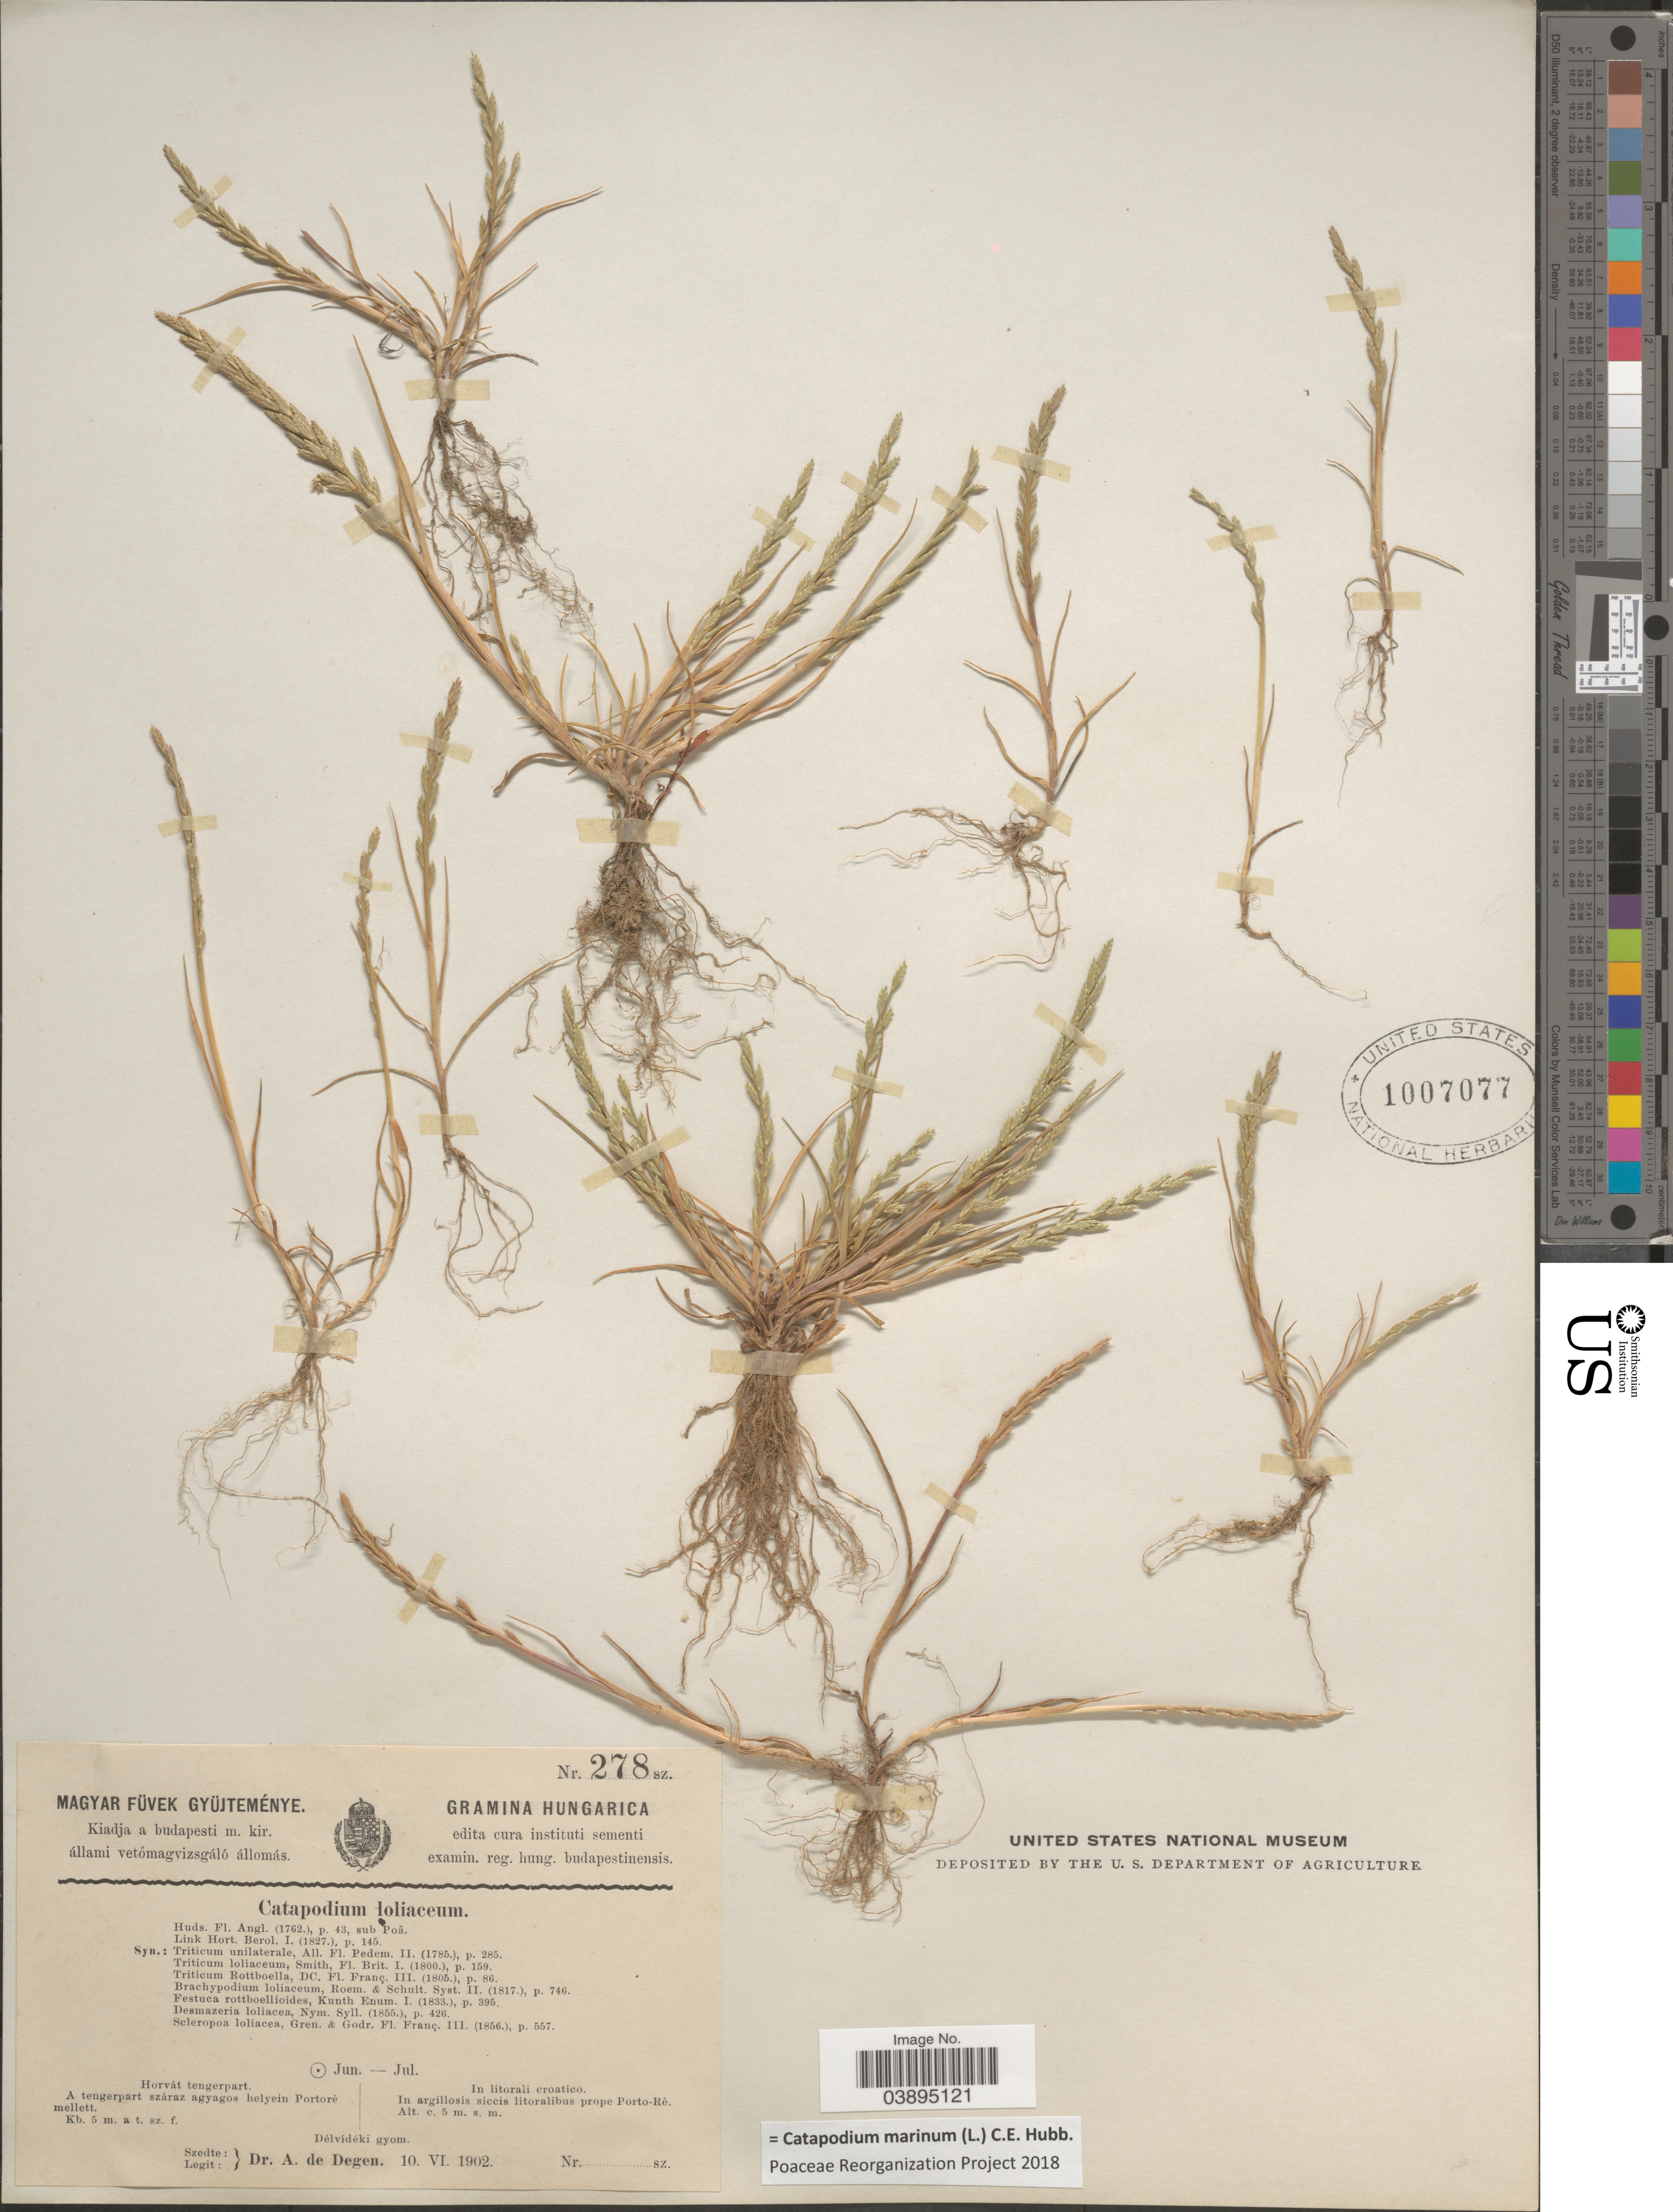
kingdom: Plantae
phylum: Tracheophyta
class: Liliopsida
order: Poales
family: Poaceae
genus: Catapodium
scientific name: Catapodium marinum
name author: (L.) C.E. Hubb.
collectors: A. Degen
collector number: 278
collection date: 1902-06-10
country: Croatia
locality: Hungarica. In litorali croatico. In argillosis siccis litoralibus prope Porto-Rè.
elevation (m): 5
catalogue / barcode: US 1007077